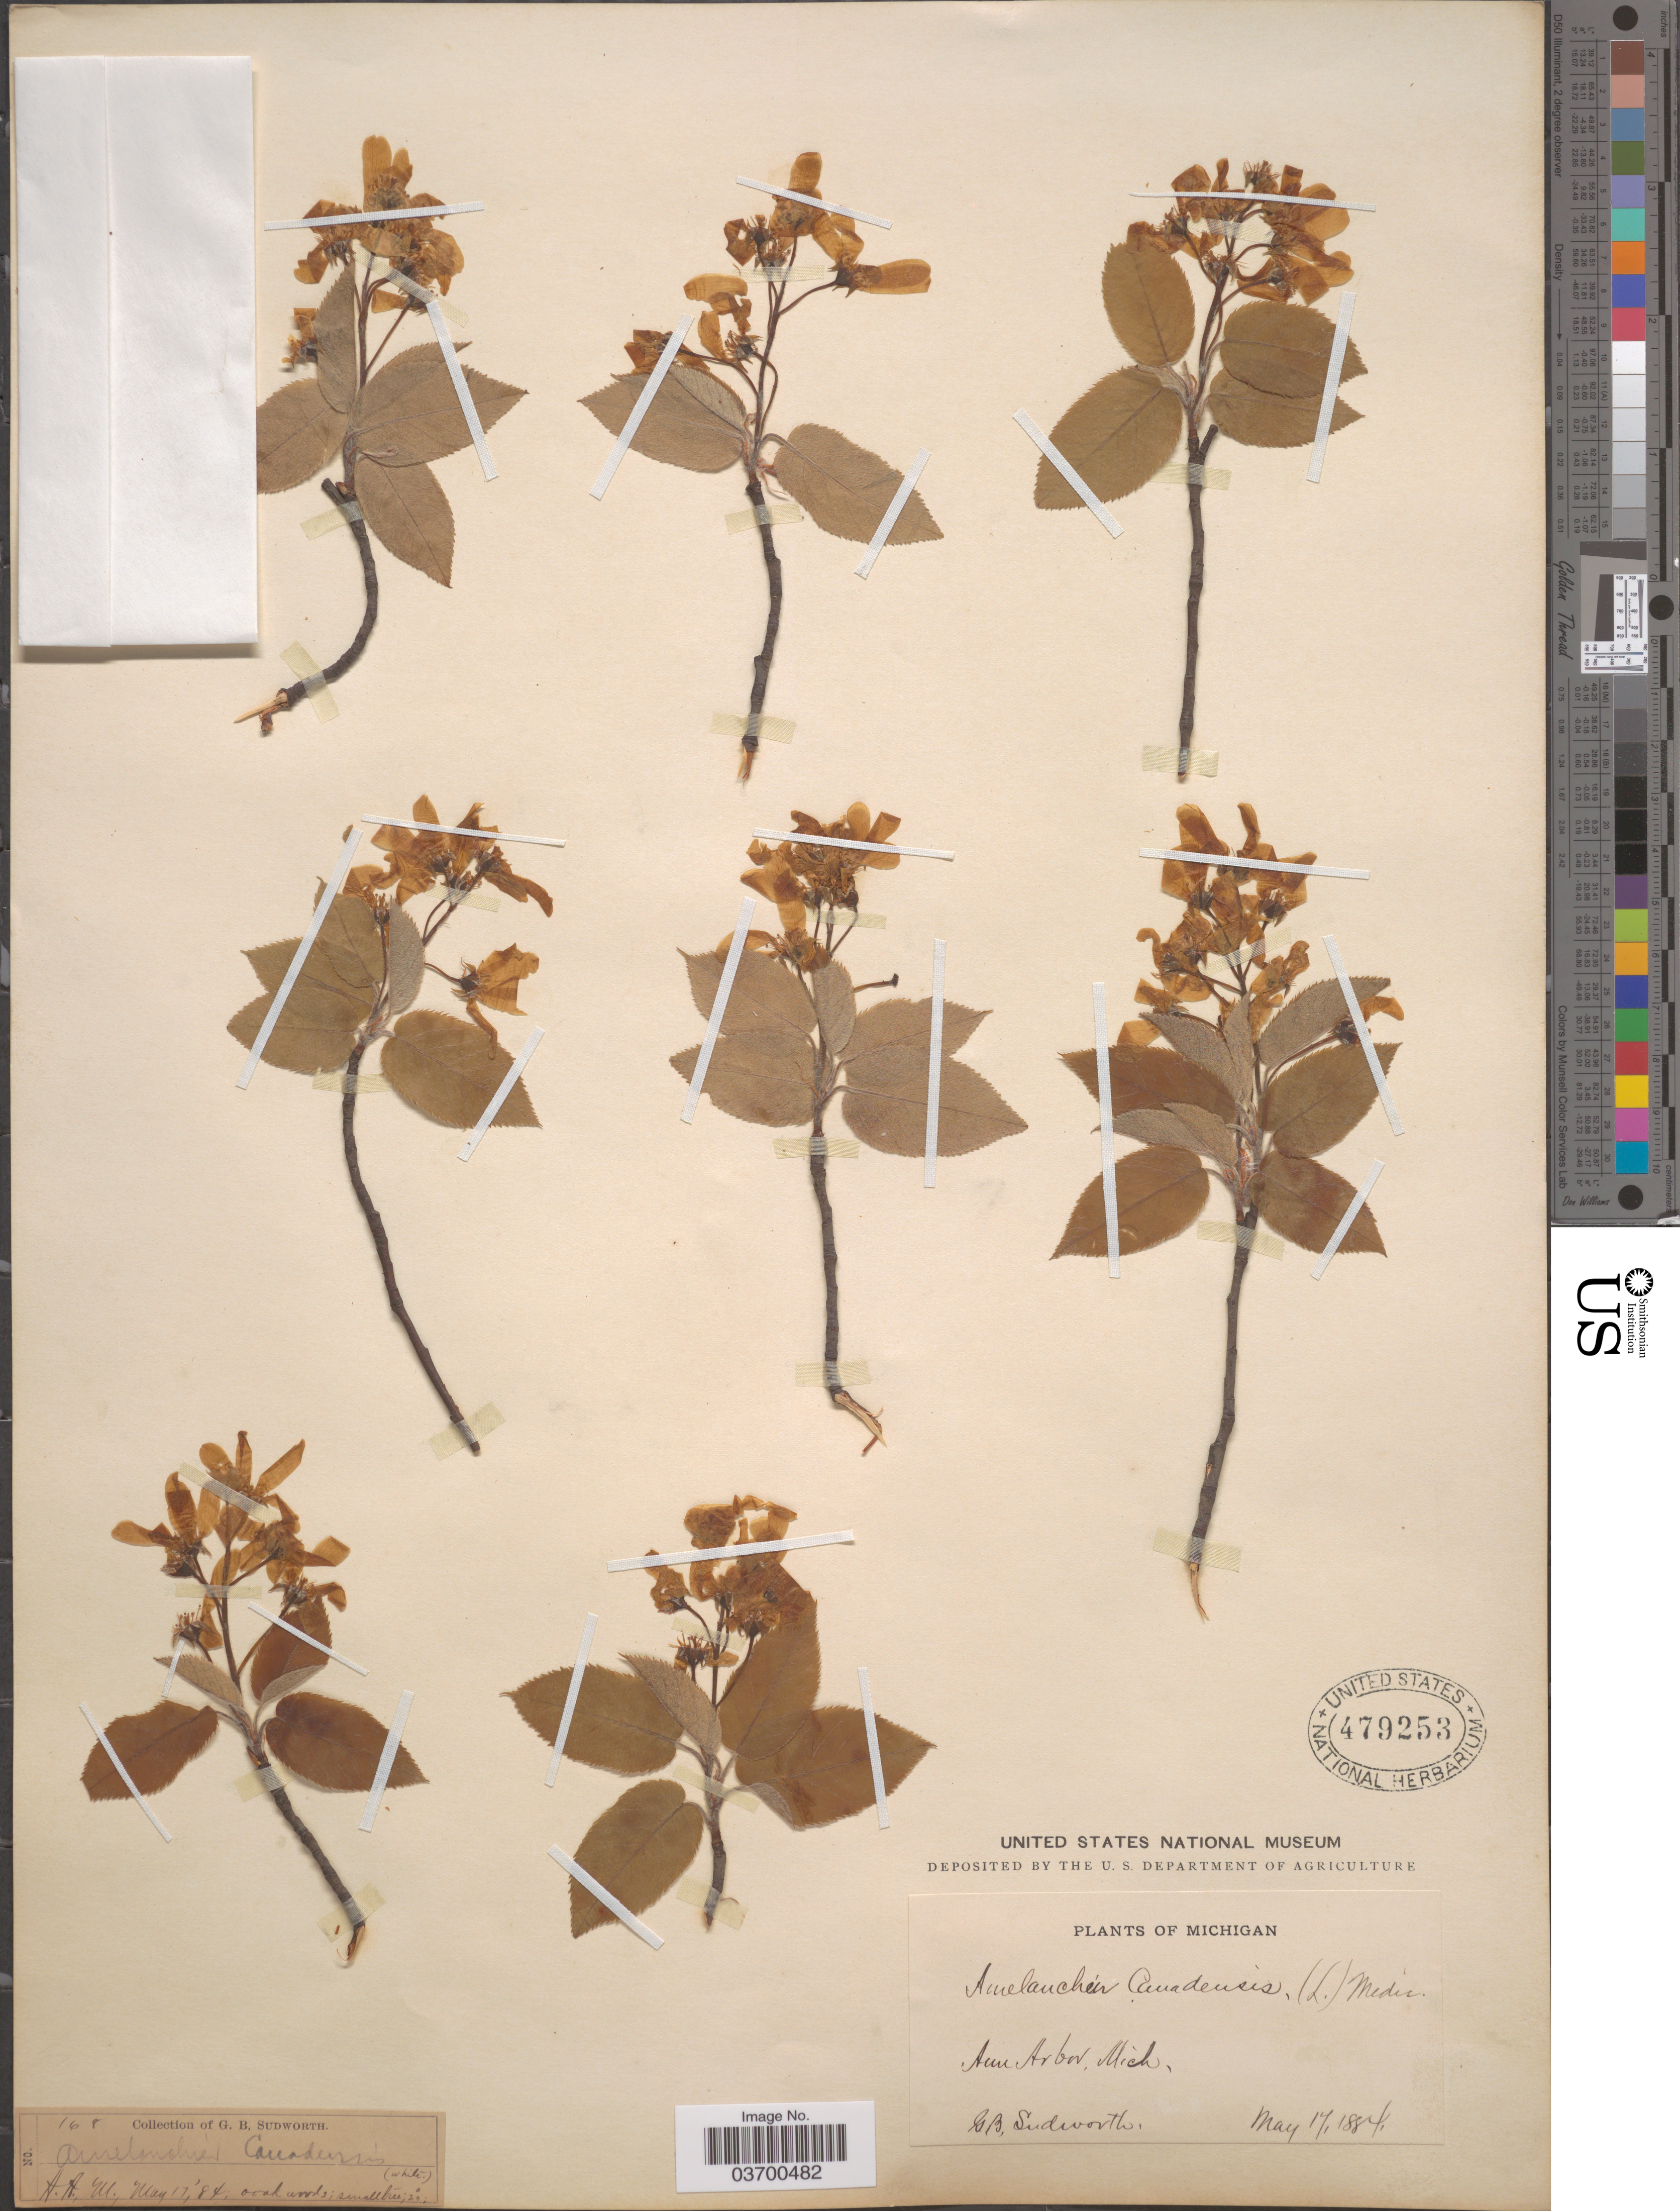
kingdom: Plantae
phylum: Tracheophyta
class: Magnoliopsida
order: Rosales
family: Rosaceae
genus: Amelanchier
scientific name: Amelanchier canadensis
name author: (L.) Medic.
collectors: G. B. Sudworth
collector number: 168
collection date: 1884-05-17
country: United States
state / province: Michigan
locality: Ann Arbor, Mich.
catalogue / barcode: US 479253